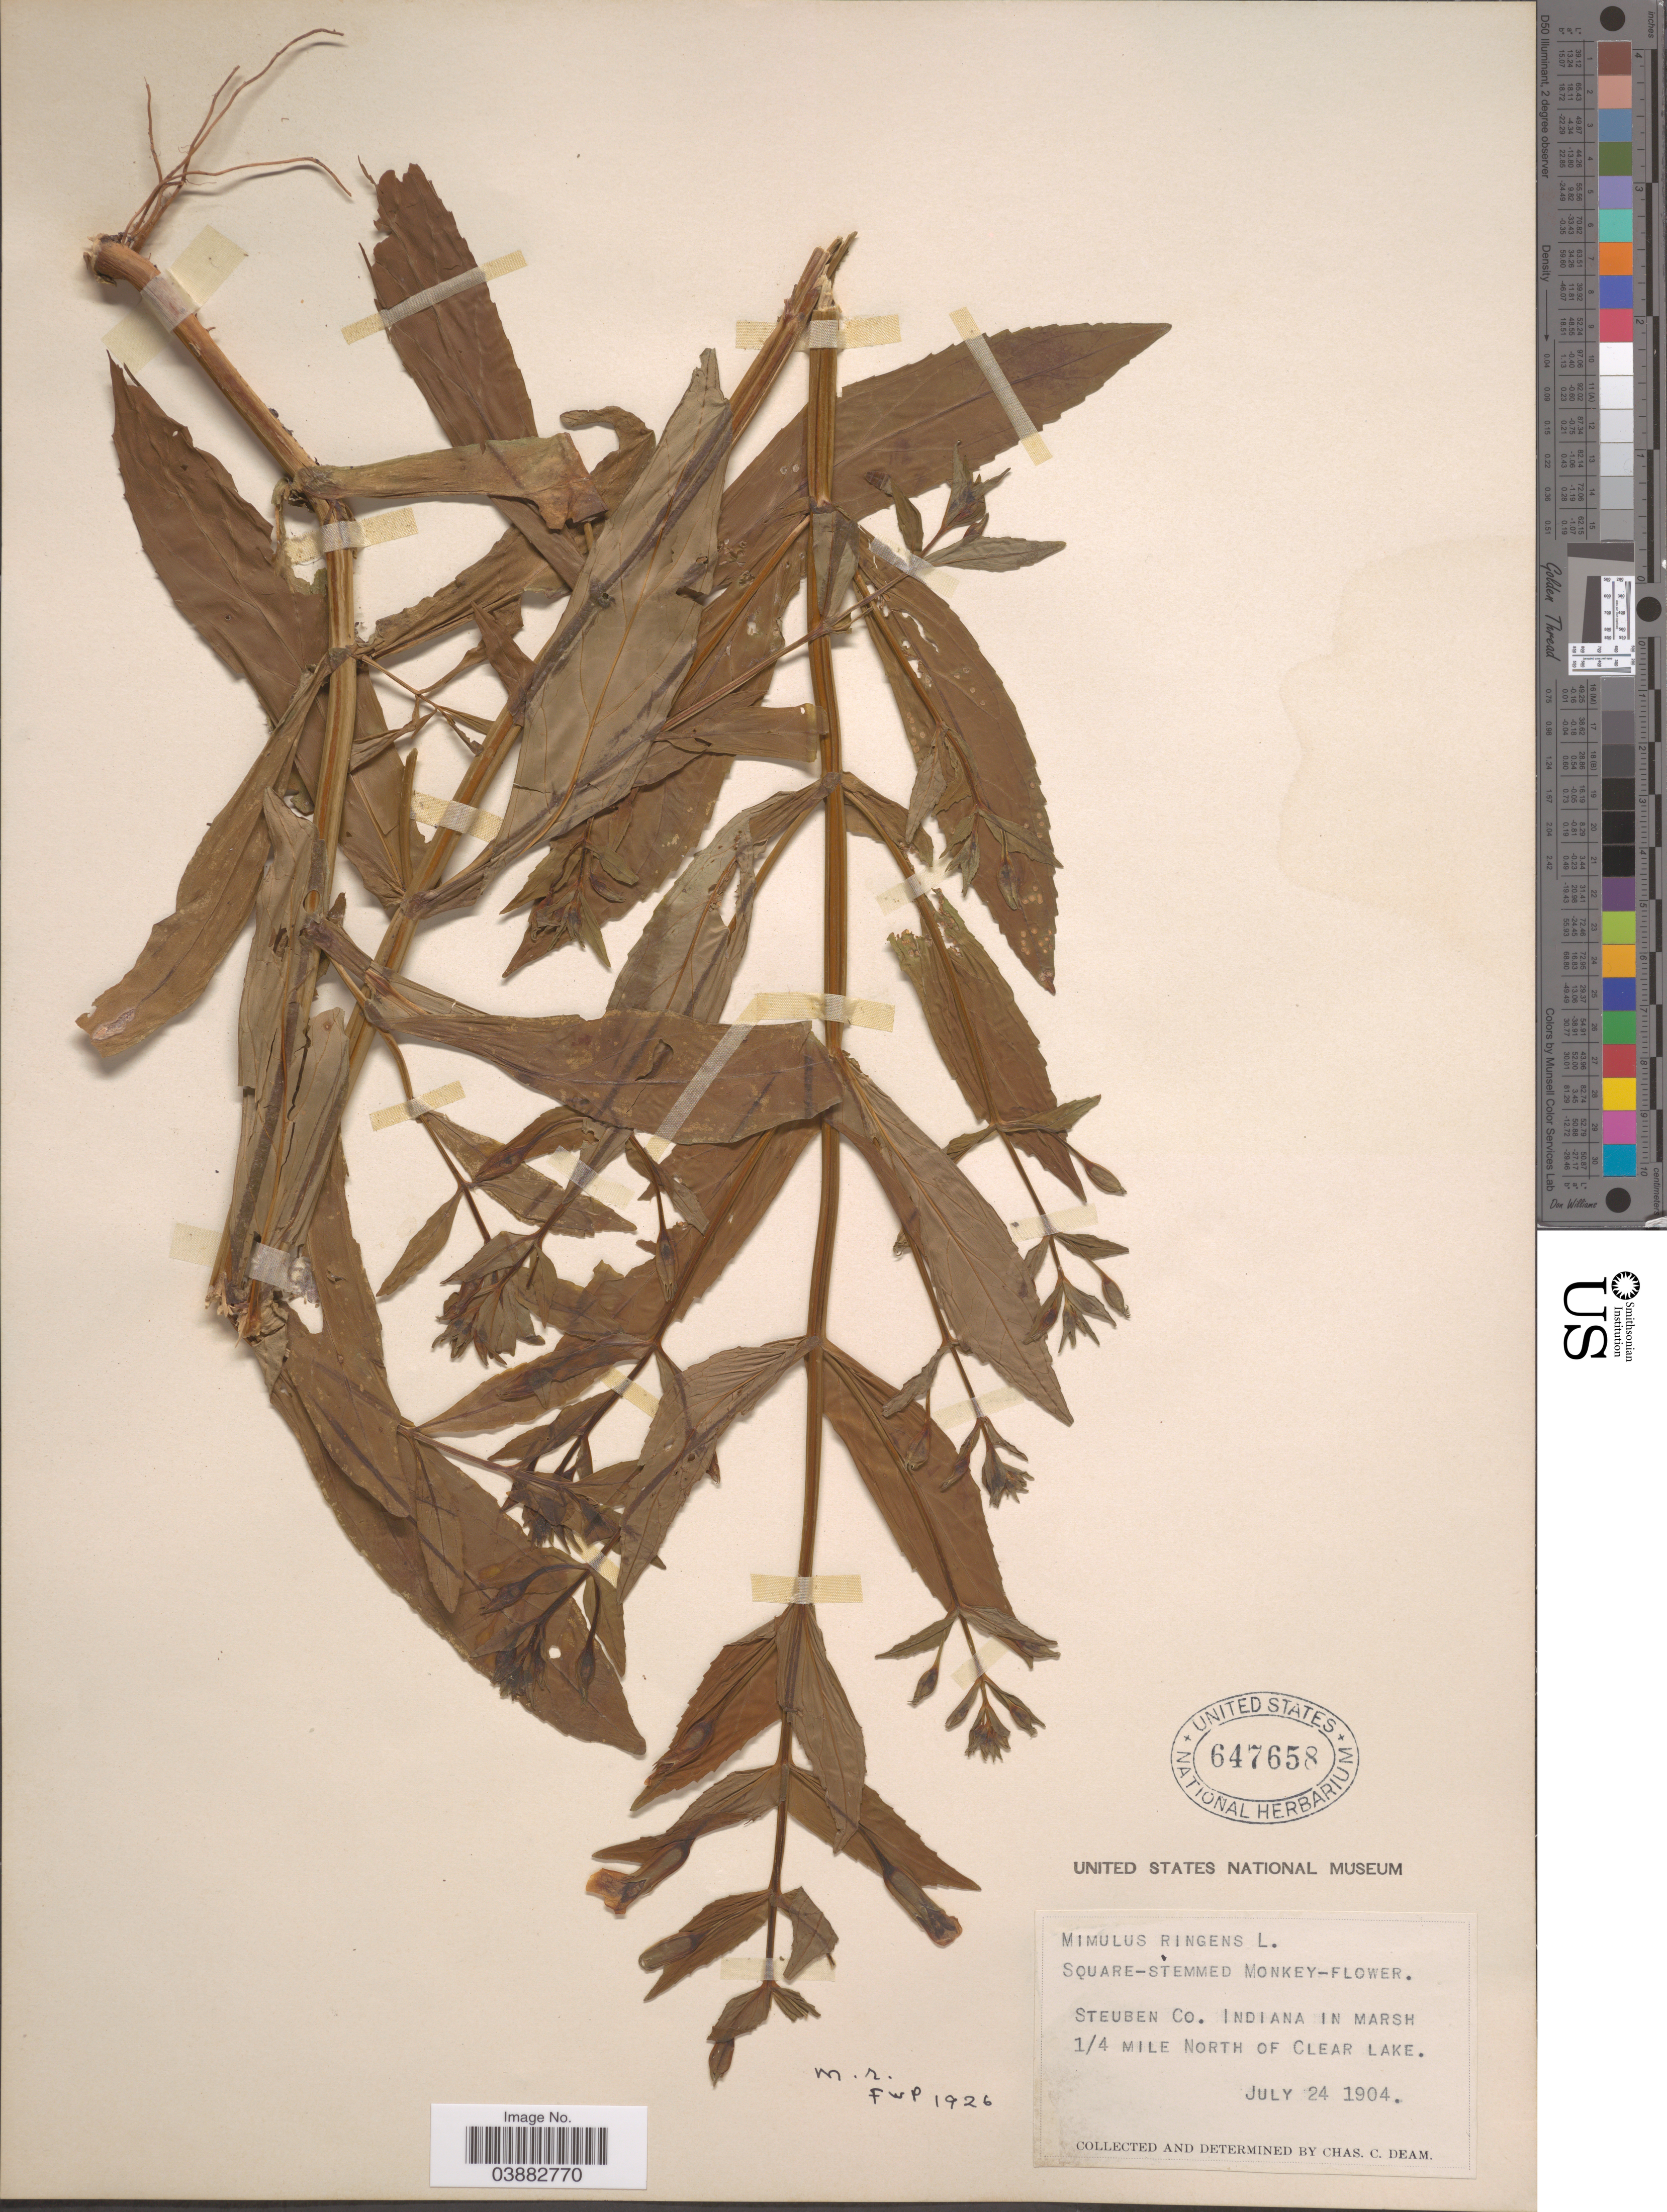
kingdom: Plantae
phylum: Tracheophyta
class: Magnoliopsida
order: Lamiales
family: Phrymaceae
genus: Mimulus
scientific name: Mimulus ringens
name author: L.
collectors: C. C. Deam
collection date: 1904-07-24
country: United States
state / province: Indiana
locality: Steuben Co. Indiana in marsh ¼ mile north of Clear Lake.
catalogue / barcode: US 647658